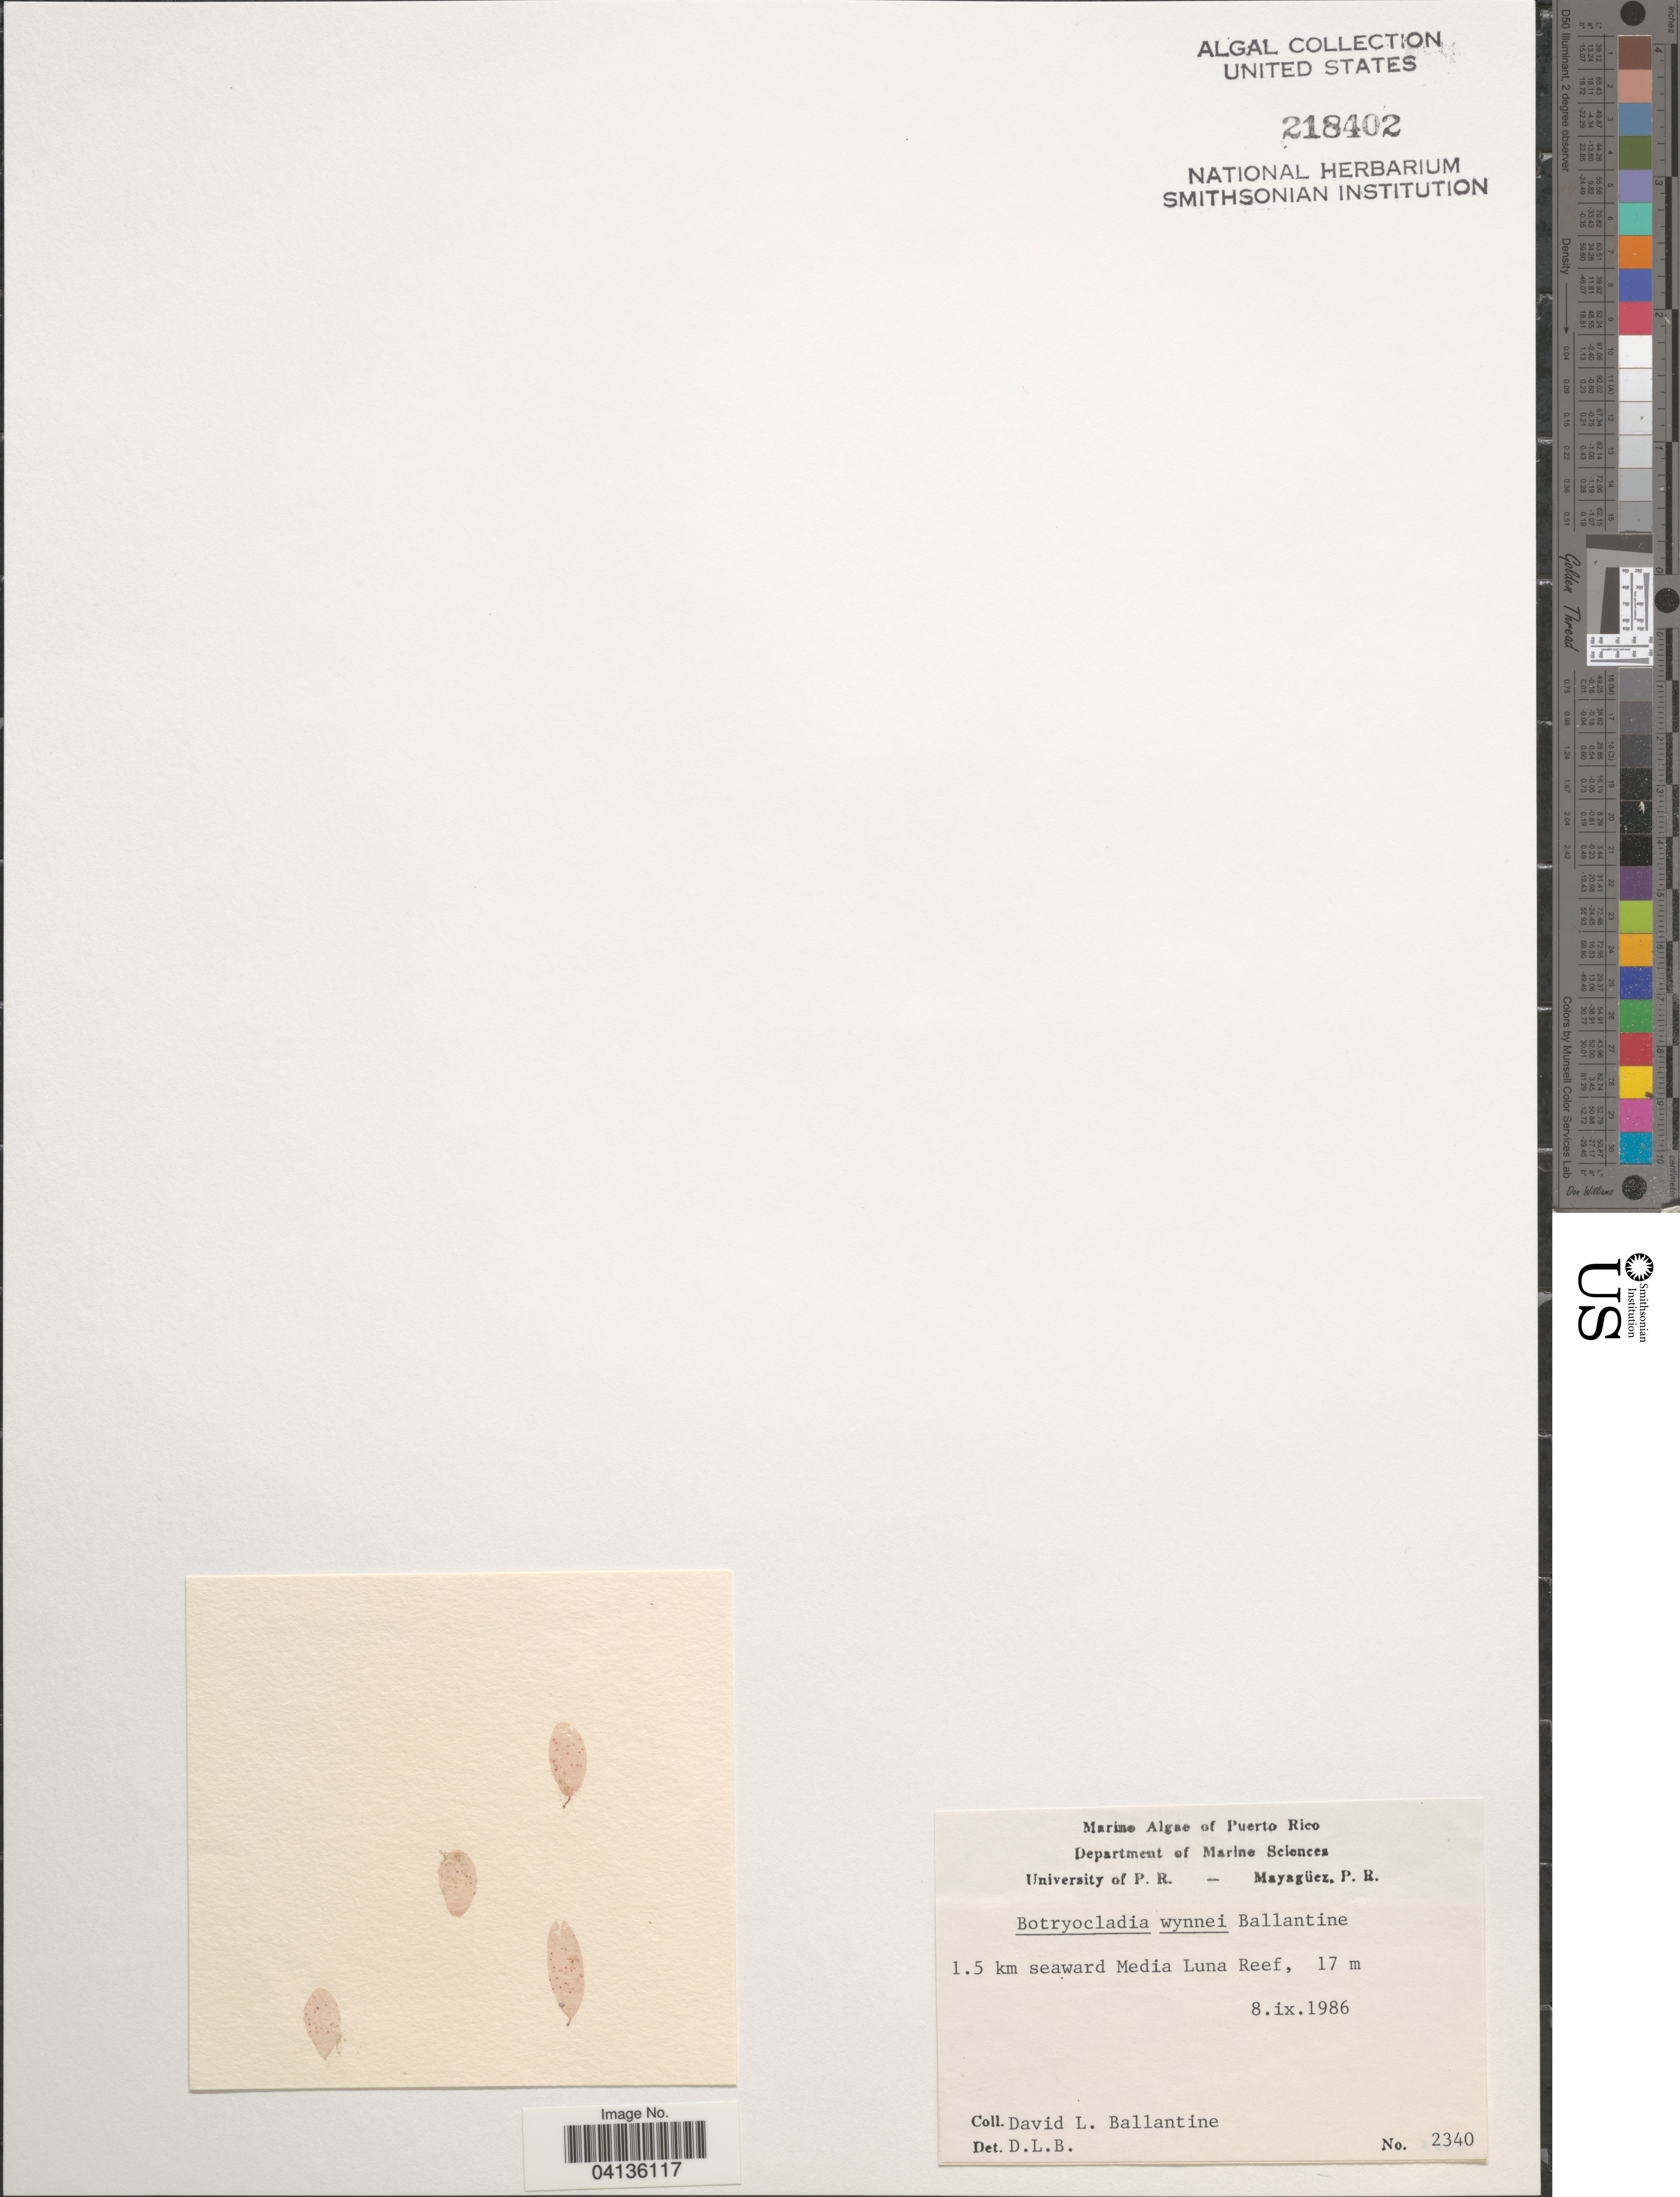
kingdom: Plantae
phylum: Rhodophyta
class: Florideophyceae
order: Rhodymeniales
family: Rhodymeniaceae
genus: Botryocladia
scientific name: Botryocladia wynnei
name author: D.L. Ballant.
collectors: D.L. Ballantine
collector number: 2340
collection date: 1986-09-08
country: Puerto Rico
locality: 1.5 km seaward Media Luna Reef.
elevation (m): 17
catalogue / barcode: US 218402